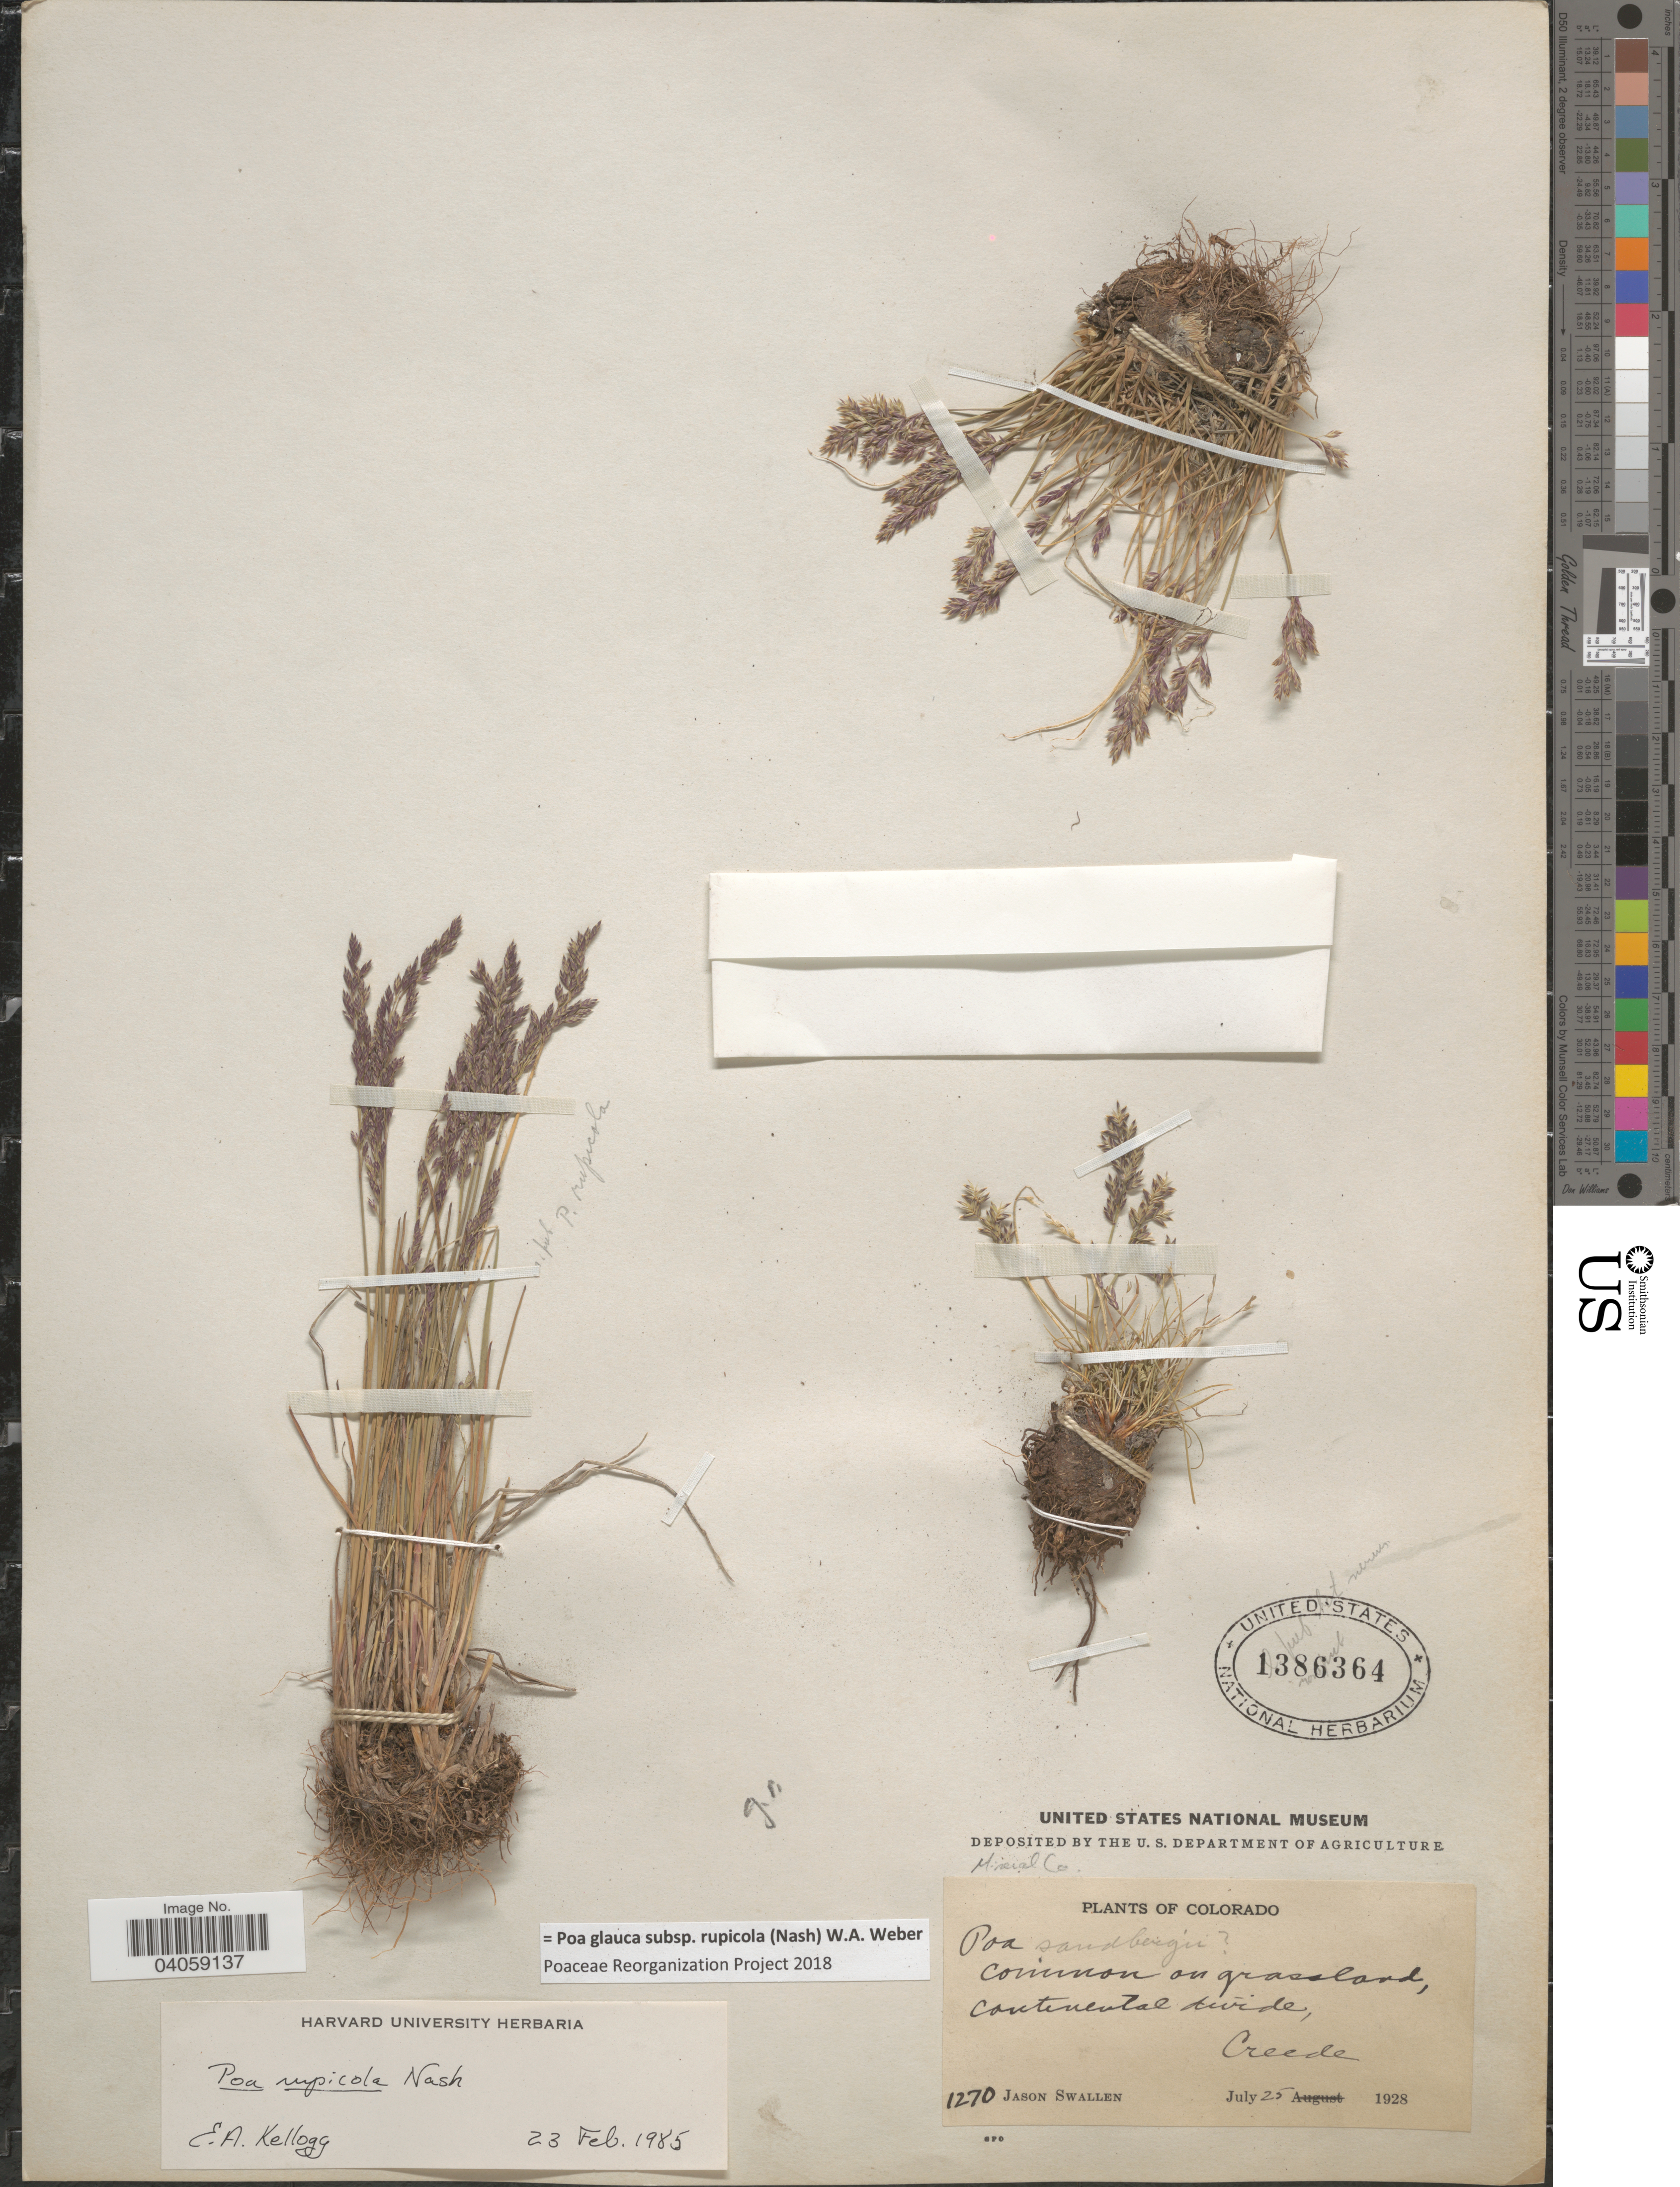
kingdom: Plantae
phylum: Tracheophyta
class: Liliopsida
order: Poales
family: Poaceae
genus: Poa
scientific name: Poa glauca subsp. rupicola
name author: (Nash) W.A. Weber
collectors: J. R. Swallen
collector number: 1270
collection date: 1928-07-25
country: United States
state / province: Colorado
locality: On grassland, Continental divide, Creede.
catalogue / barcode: US 1386364